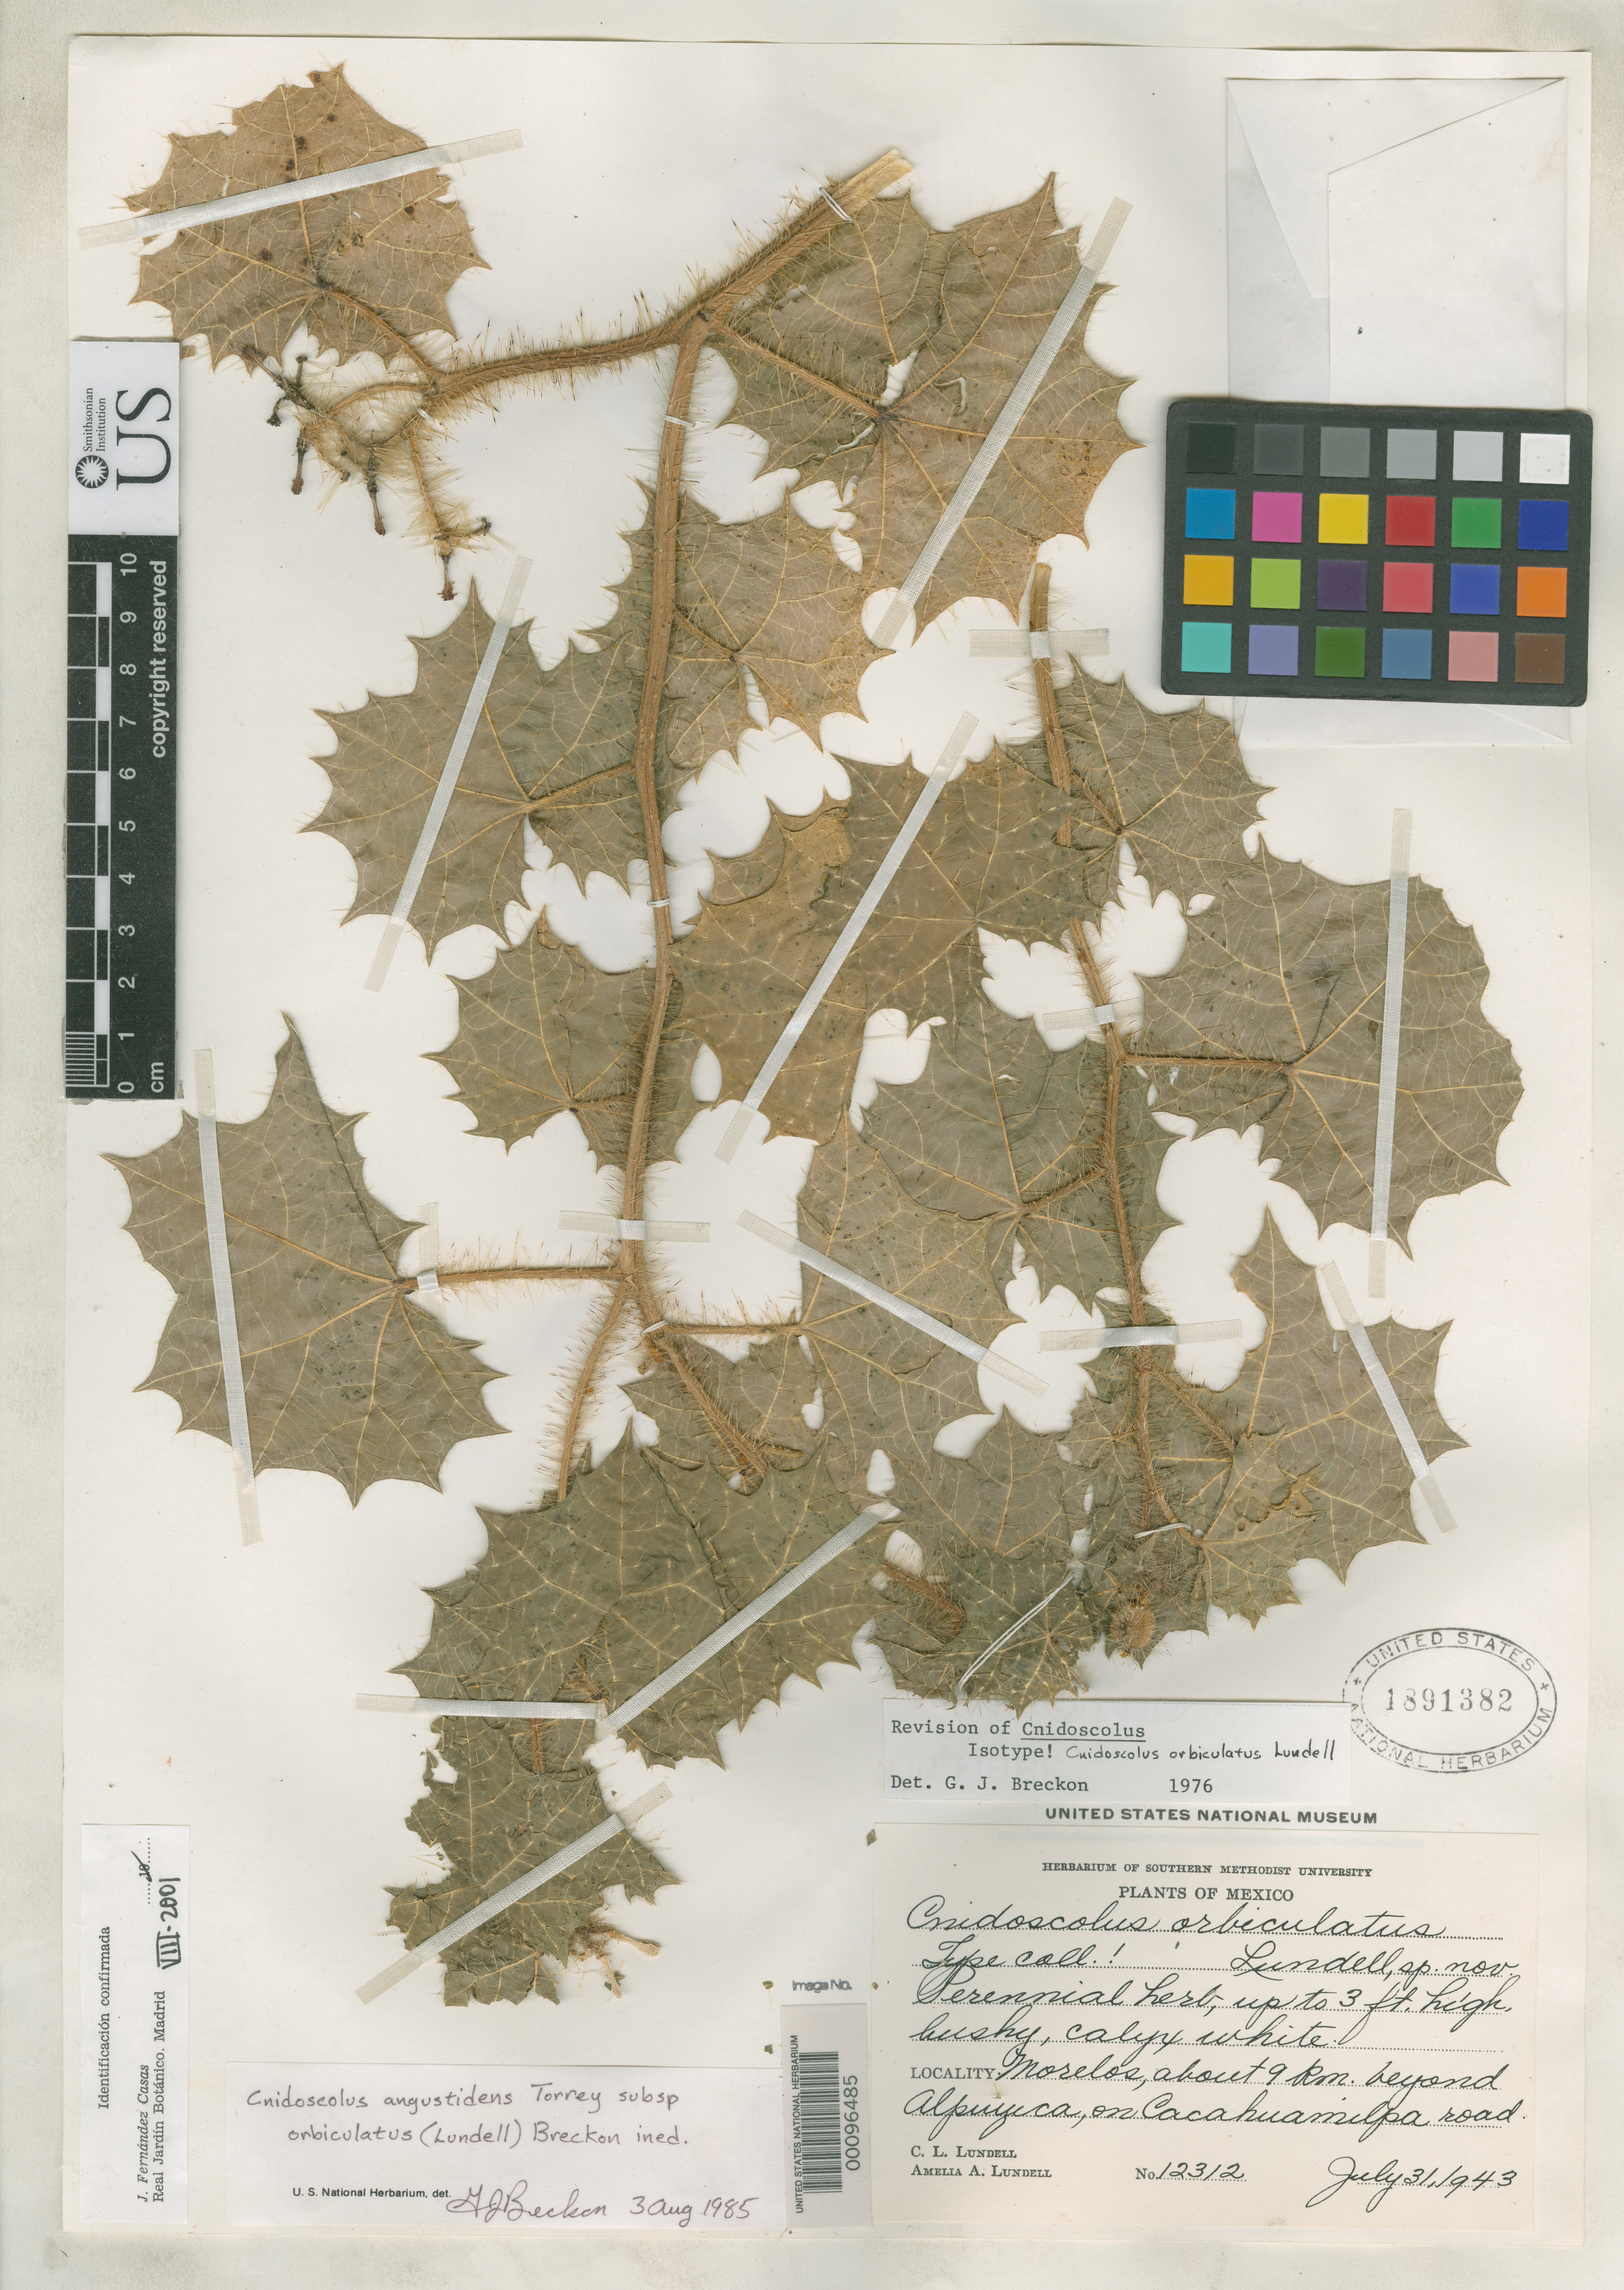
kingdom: Plantae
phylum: Tracheophyta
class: Magnoliopsida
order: Malpighiales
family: Euphorbiaceae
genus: Cnidoscolus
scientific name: Cnidoscolus orbiculatus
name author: Lundell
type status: Isotype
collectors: C. L. Lundell & A. A. Lundell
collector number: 12312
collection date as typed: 31 Jul 1943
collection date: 1943-07-31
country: Mexico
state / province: Morelos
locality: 9 km beyond Alpuyeca on Cacahuamilpa Road.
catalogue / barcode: US 1891382